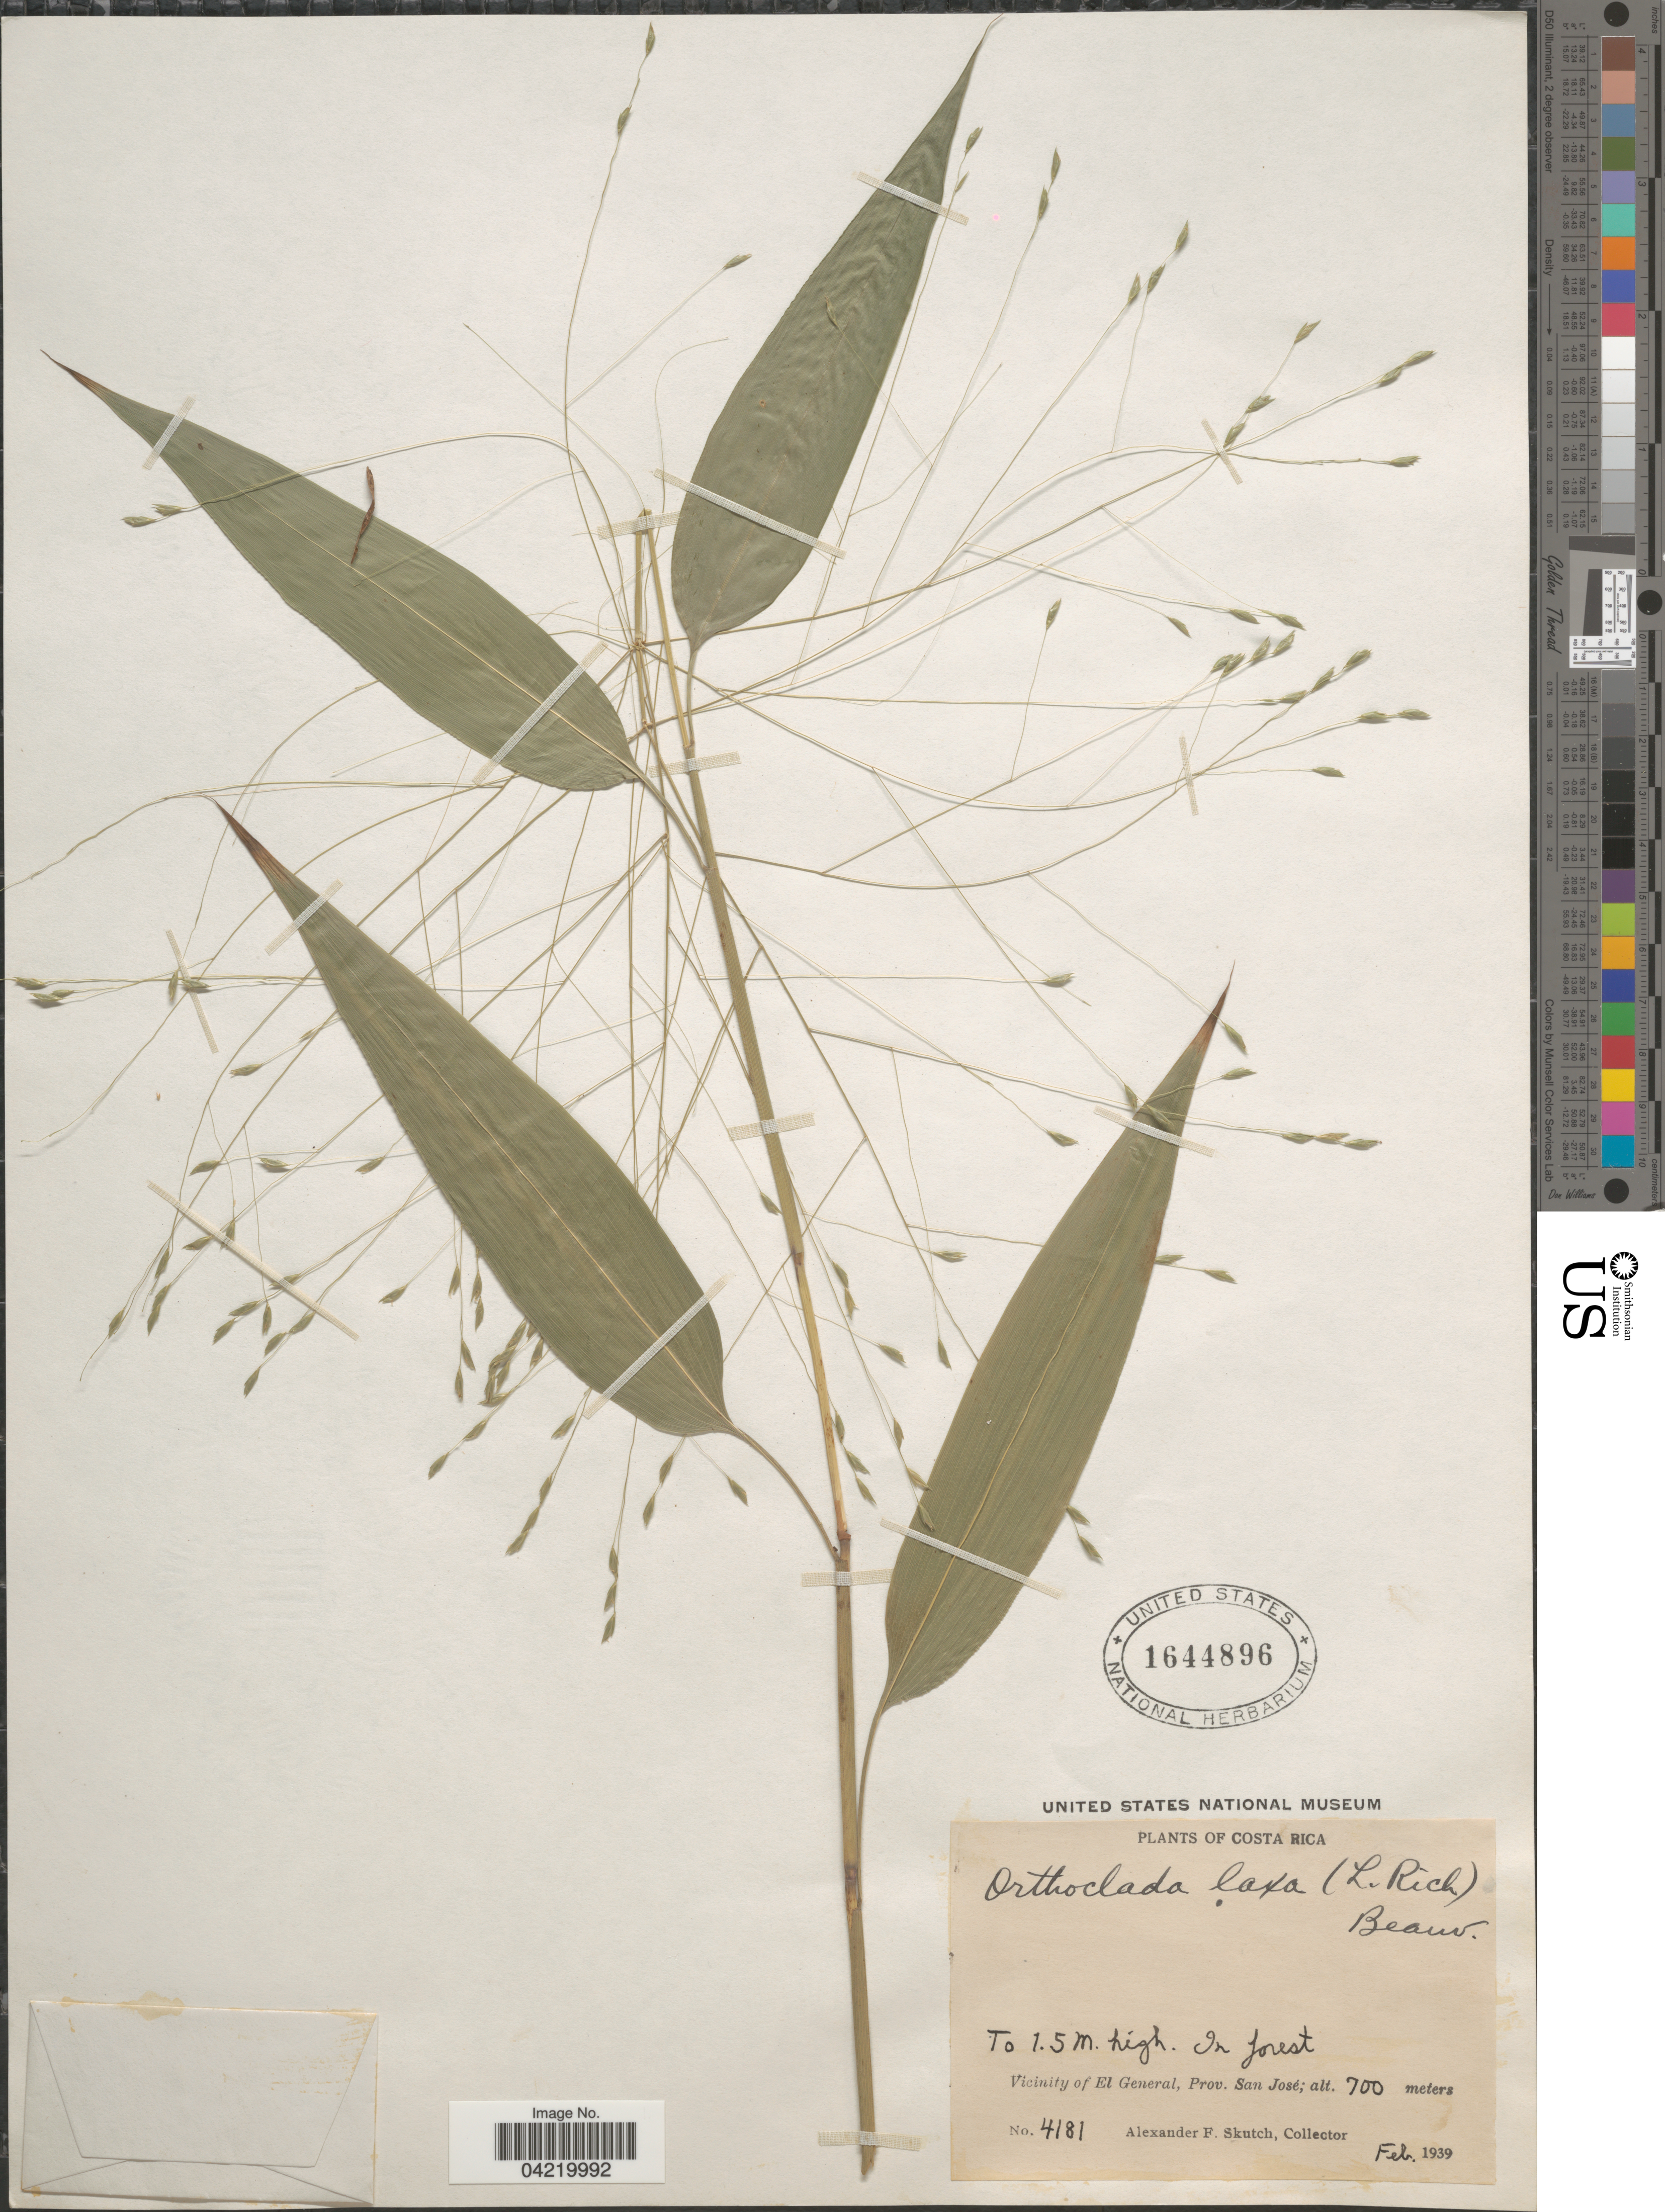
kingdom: Plantae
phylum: Tracheophyta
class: Liliopsida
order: Poales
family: Poaceae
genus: Orthoclada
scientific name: Orthoclada laxa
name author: P. Beauv.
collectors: A. F. Skutch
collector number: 4181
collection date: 1939-02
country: Costa Rica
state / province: San José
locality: In forest. Vicinity of El General.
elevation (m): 700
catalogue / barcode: US 1644896